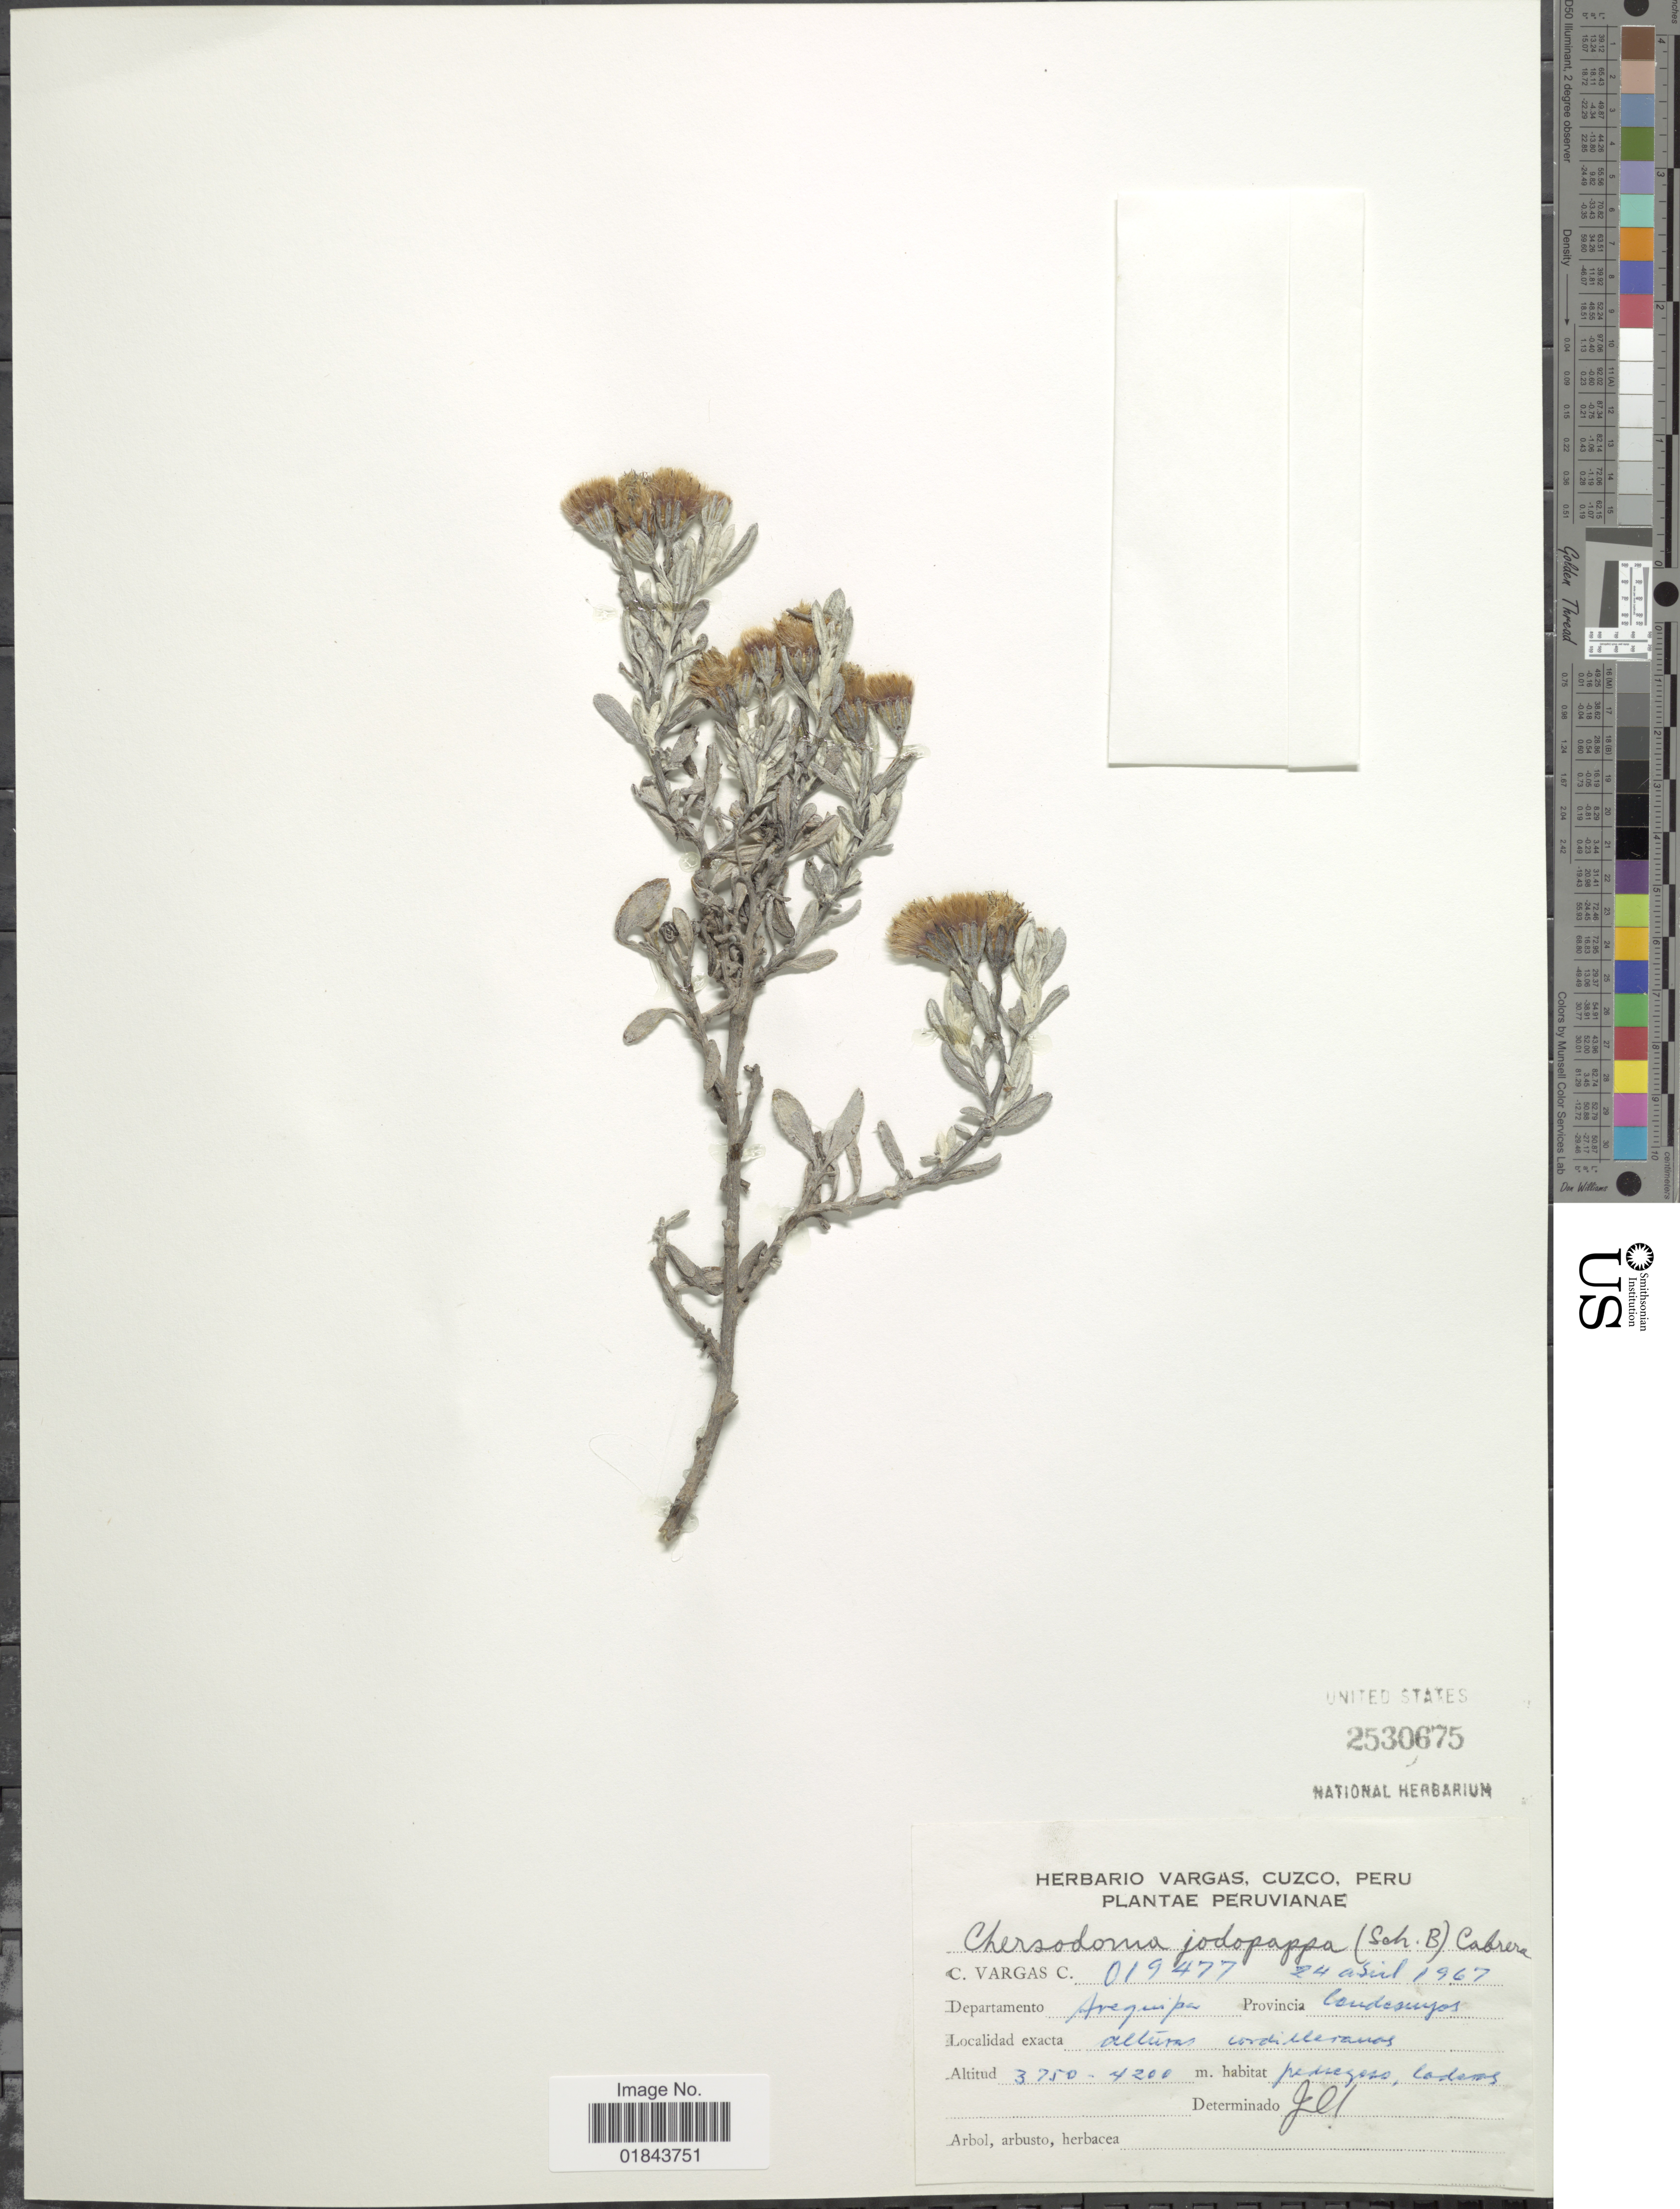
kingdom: Plantae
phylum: Tracheophyta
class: Magnoliopsida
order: Asterales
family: Asteraceae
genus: Chersodoma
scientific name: Chersodoma jodopappa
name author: (Sch. Bip.) Cabrera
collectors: C. Vargas Calderón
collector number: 019477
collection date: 1967-04-24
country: Peru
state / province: Arequipa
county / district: Condesuyos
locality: Alturas cordilleranos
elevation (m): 3750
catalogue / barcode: US 2530675